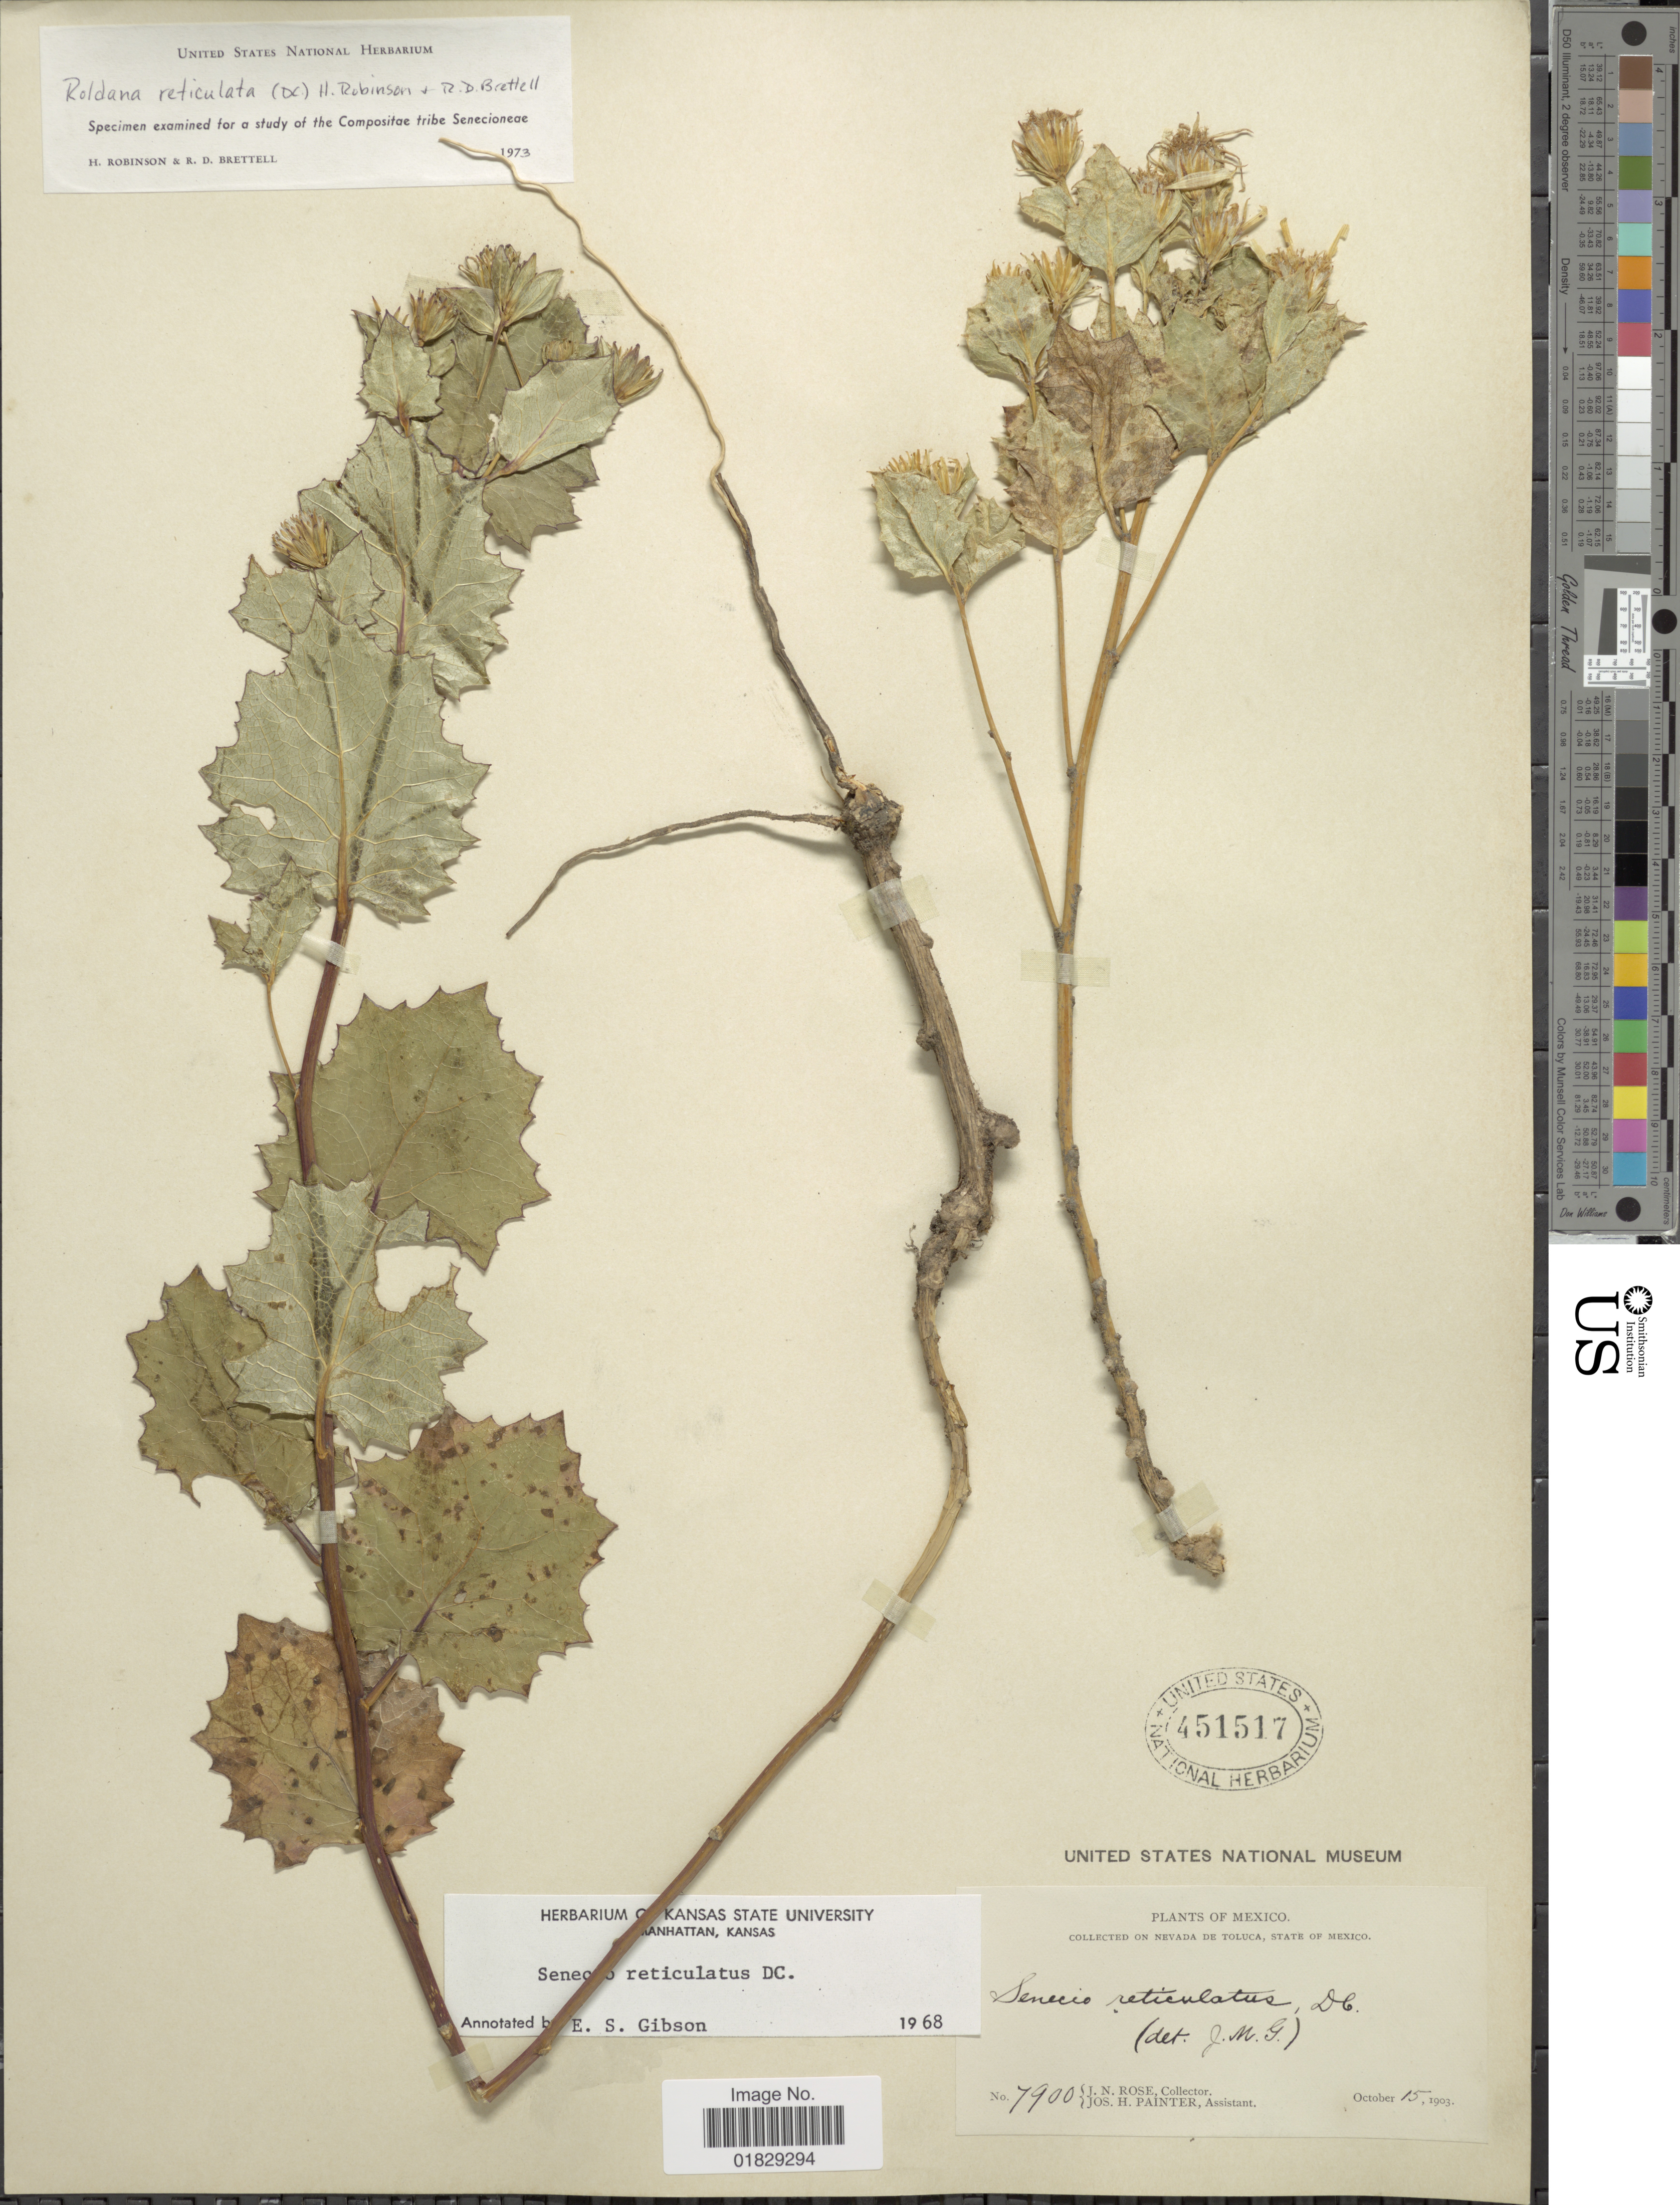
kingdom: Plantae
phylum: Tracheophyta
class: Magnoliopsida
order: Asterales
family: Asteraceae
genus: Roldana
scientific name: Roldana reticulata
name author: (DC.) H. Rob. & Brettell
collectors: J. N. Rose & J. H. Painter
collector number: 7900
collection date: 1903-10-15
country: Mexico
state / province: México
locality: On Nevada de Toluca, State of Mexico.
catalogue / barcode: US 451517